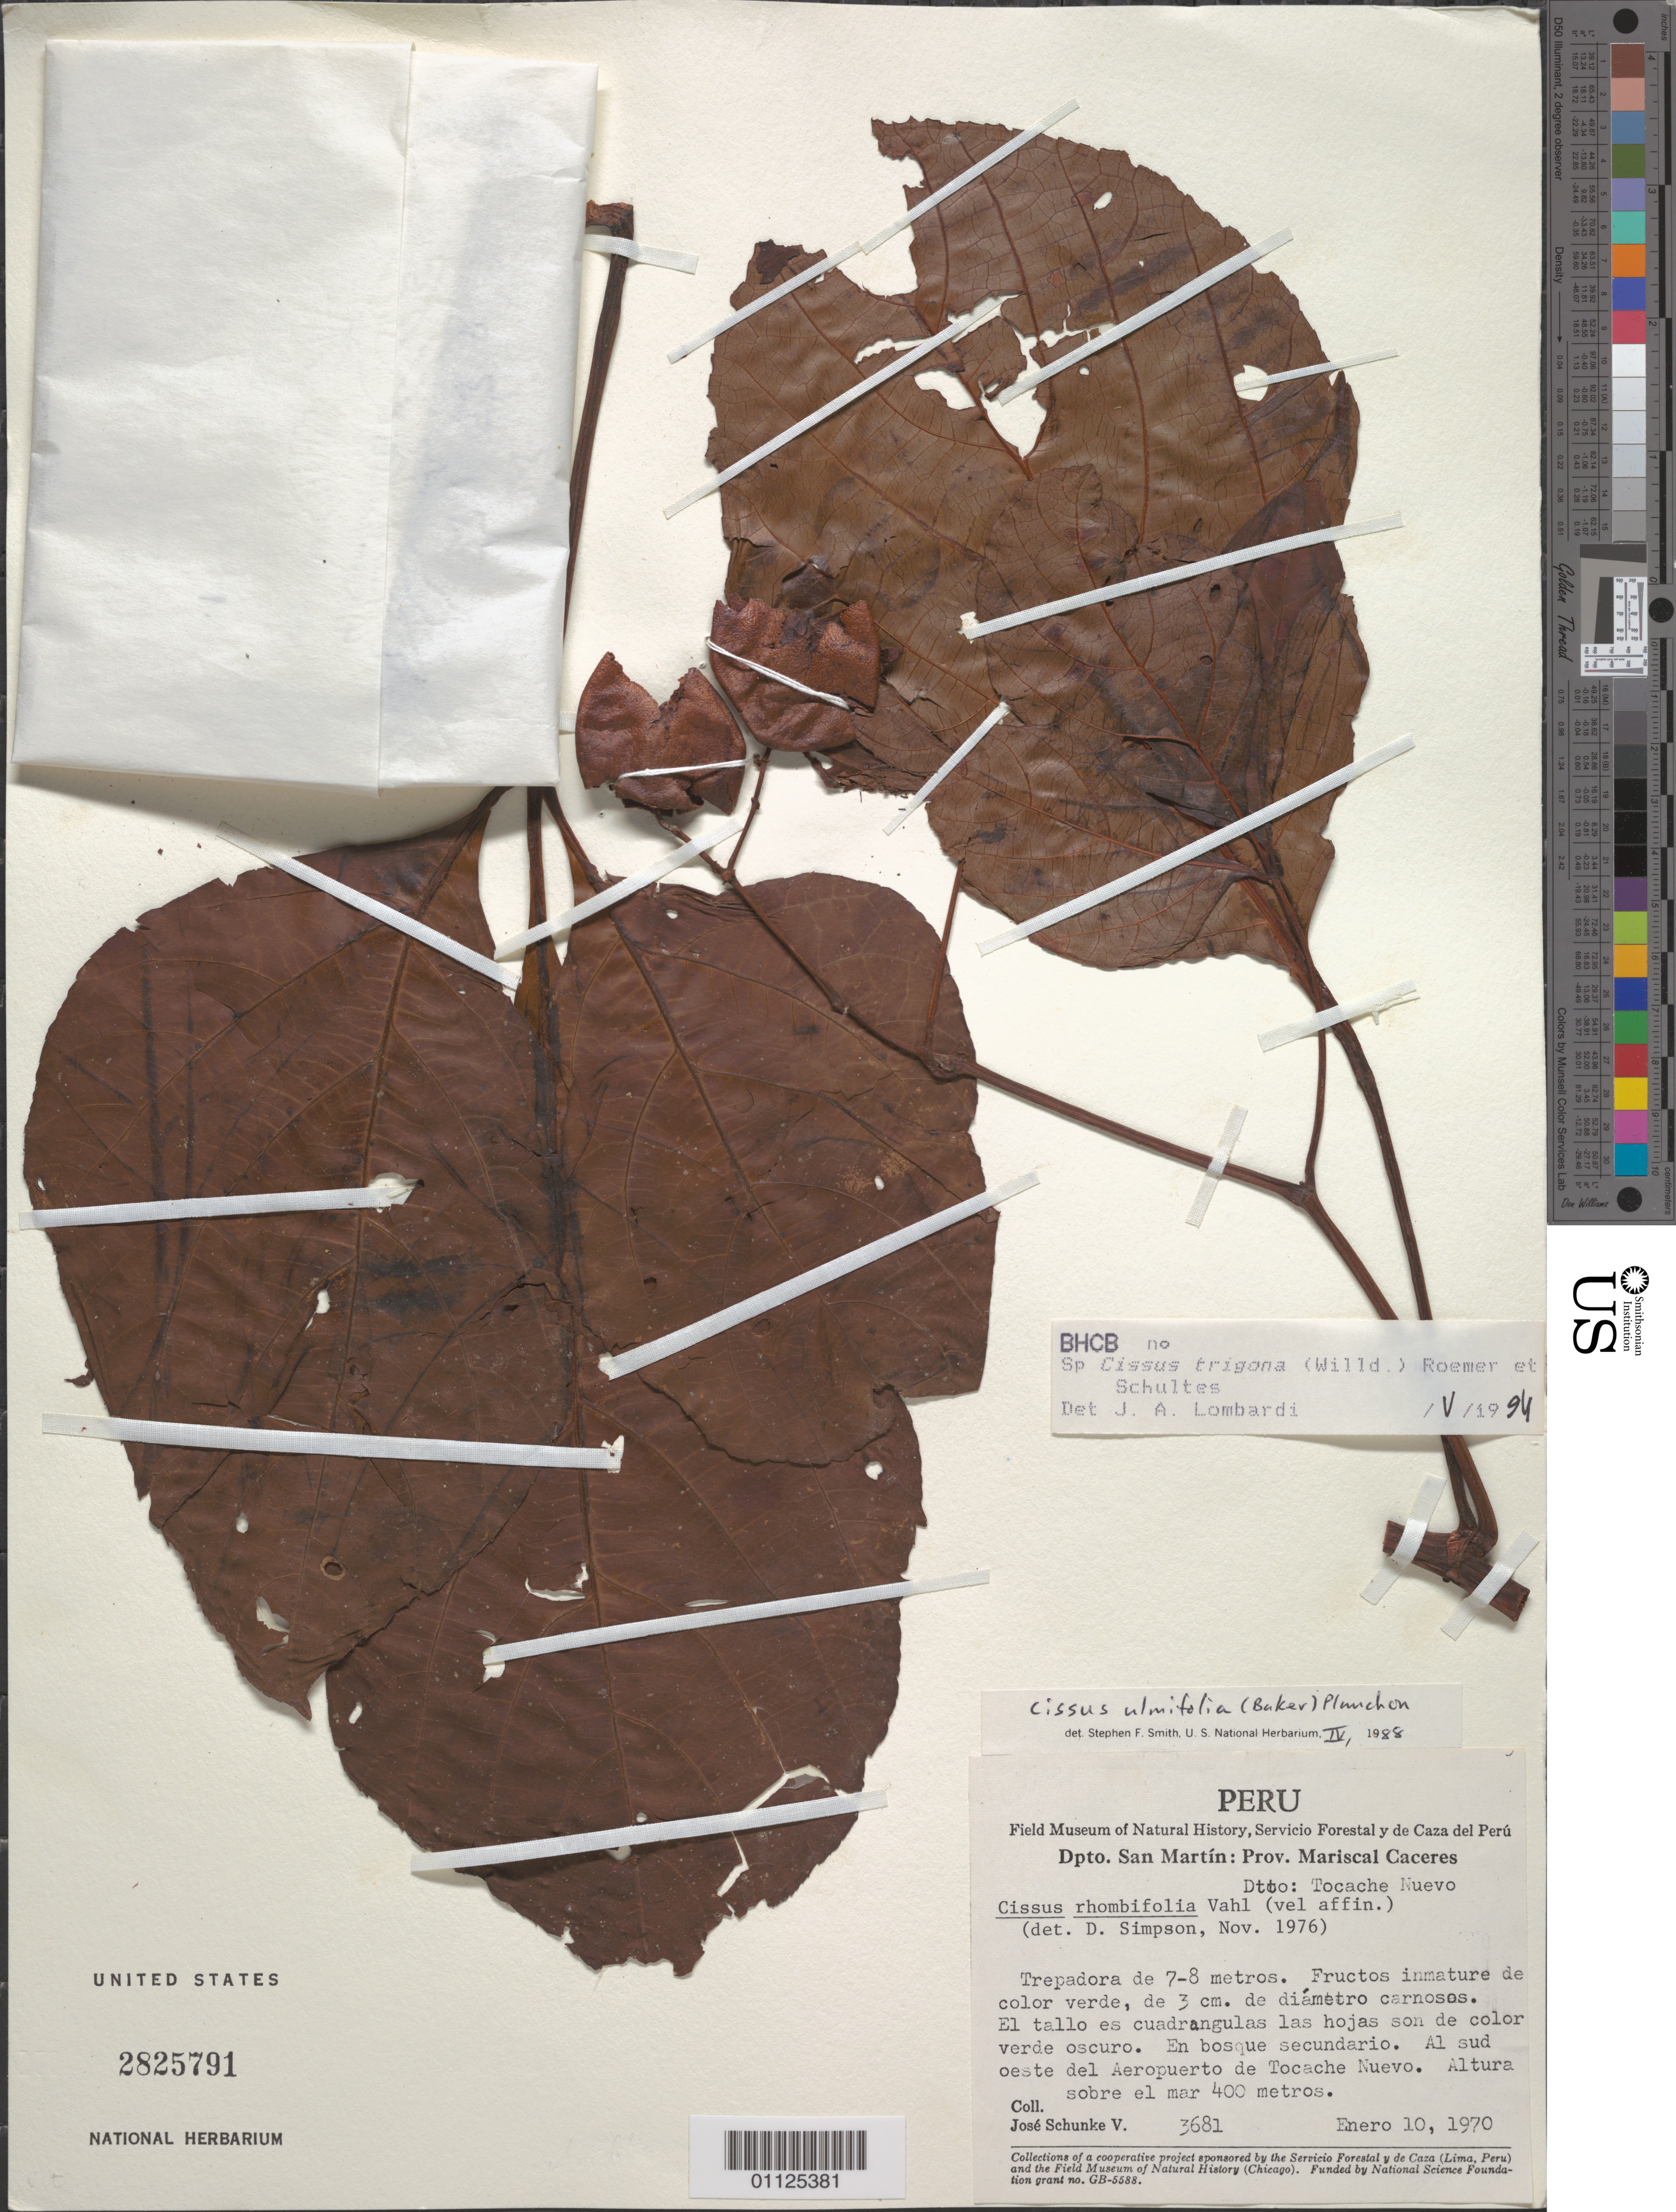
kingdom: Plantae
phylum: Tracheophyta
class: Magnoliopsida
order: Vitales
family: Vitaceae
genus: Cissus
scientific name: Cissus trigona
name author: Willd. et al.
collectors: J. Schunke Vigo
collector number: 3681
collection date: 1970-01-10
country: Peru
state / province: San Martín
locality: Prov. Mariscal Caceres. Dtto. Tocache Nuevo.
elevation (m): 400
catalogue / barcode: US 2825791